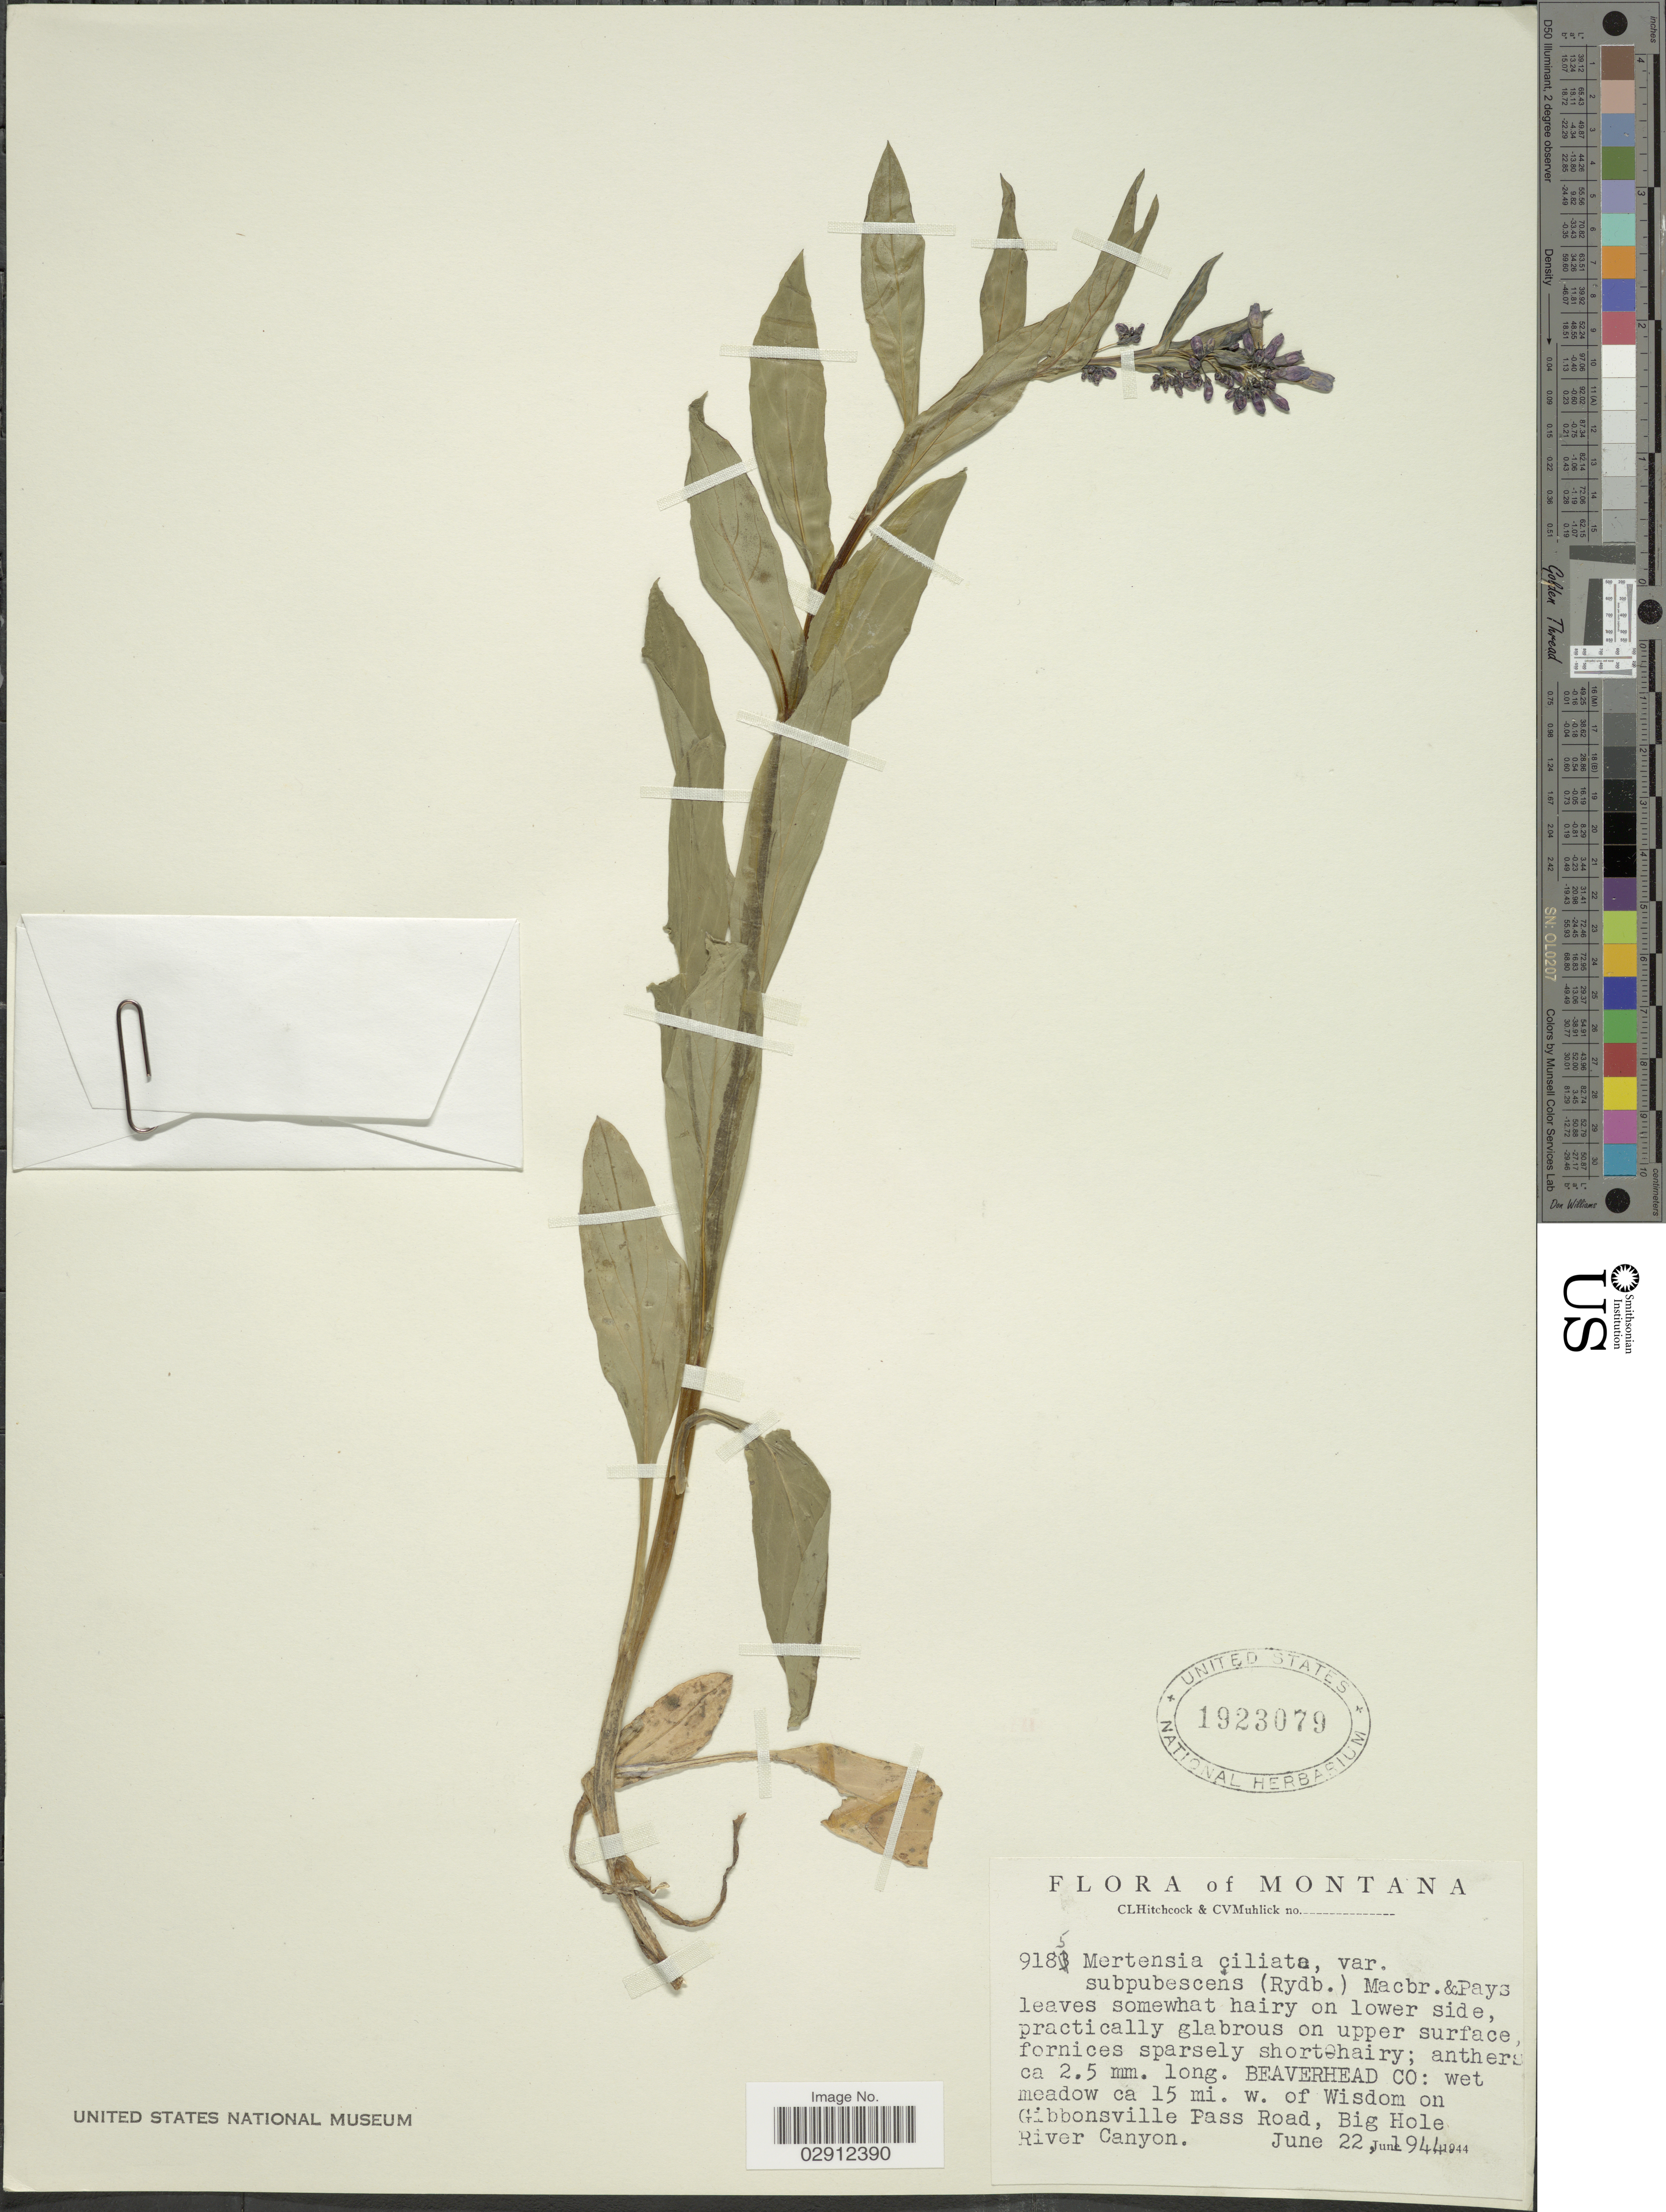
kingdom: Plantae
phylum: Tracheophyta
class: Magnoliopsida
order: Boraginales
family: Boraginaceae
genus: Mertensia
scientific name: Mertensia ciliata var. subpubescens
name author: (Rydb.) J.F. Macbr. & Payson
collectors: C. L. Hitchcock & C. V. Muhlick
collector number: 9185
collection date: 1944-06-22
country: United States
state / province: Montana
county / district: Beaverhead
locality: Wet meadow ca. 15 mi.W of Wisdom on Gibbonsville Pass Road, Big Hole River Canyon.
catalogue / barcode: US 1923079